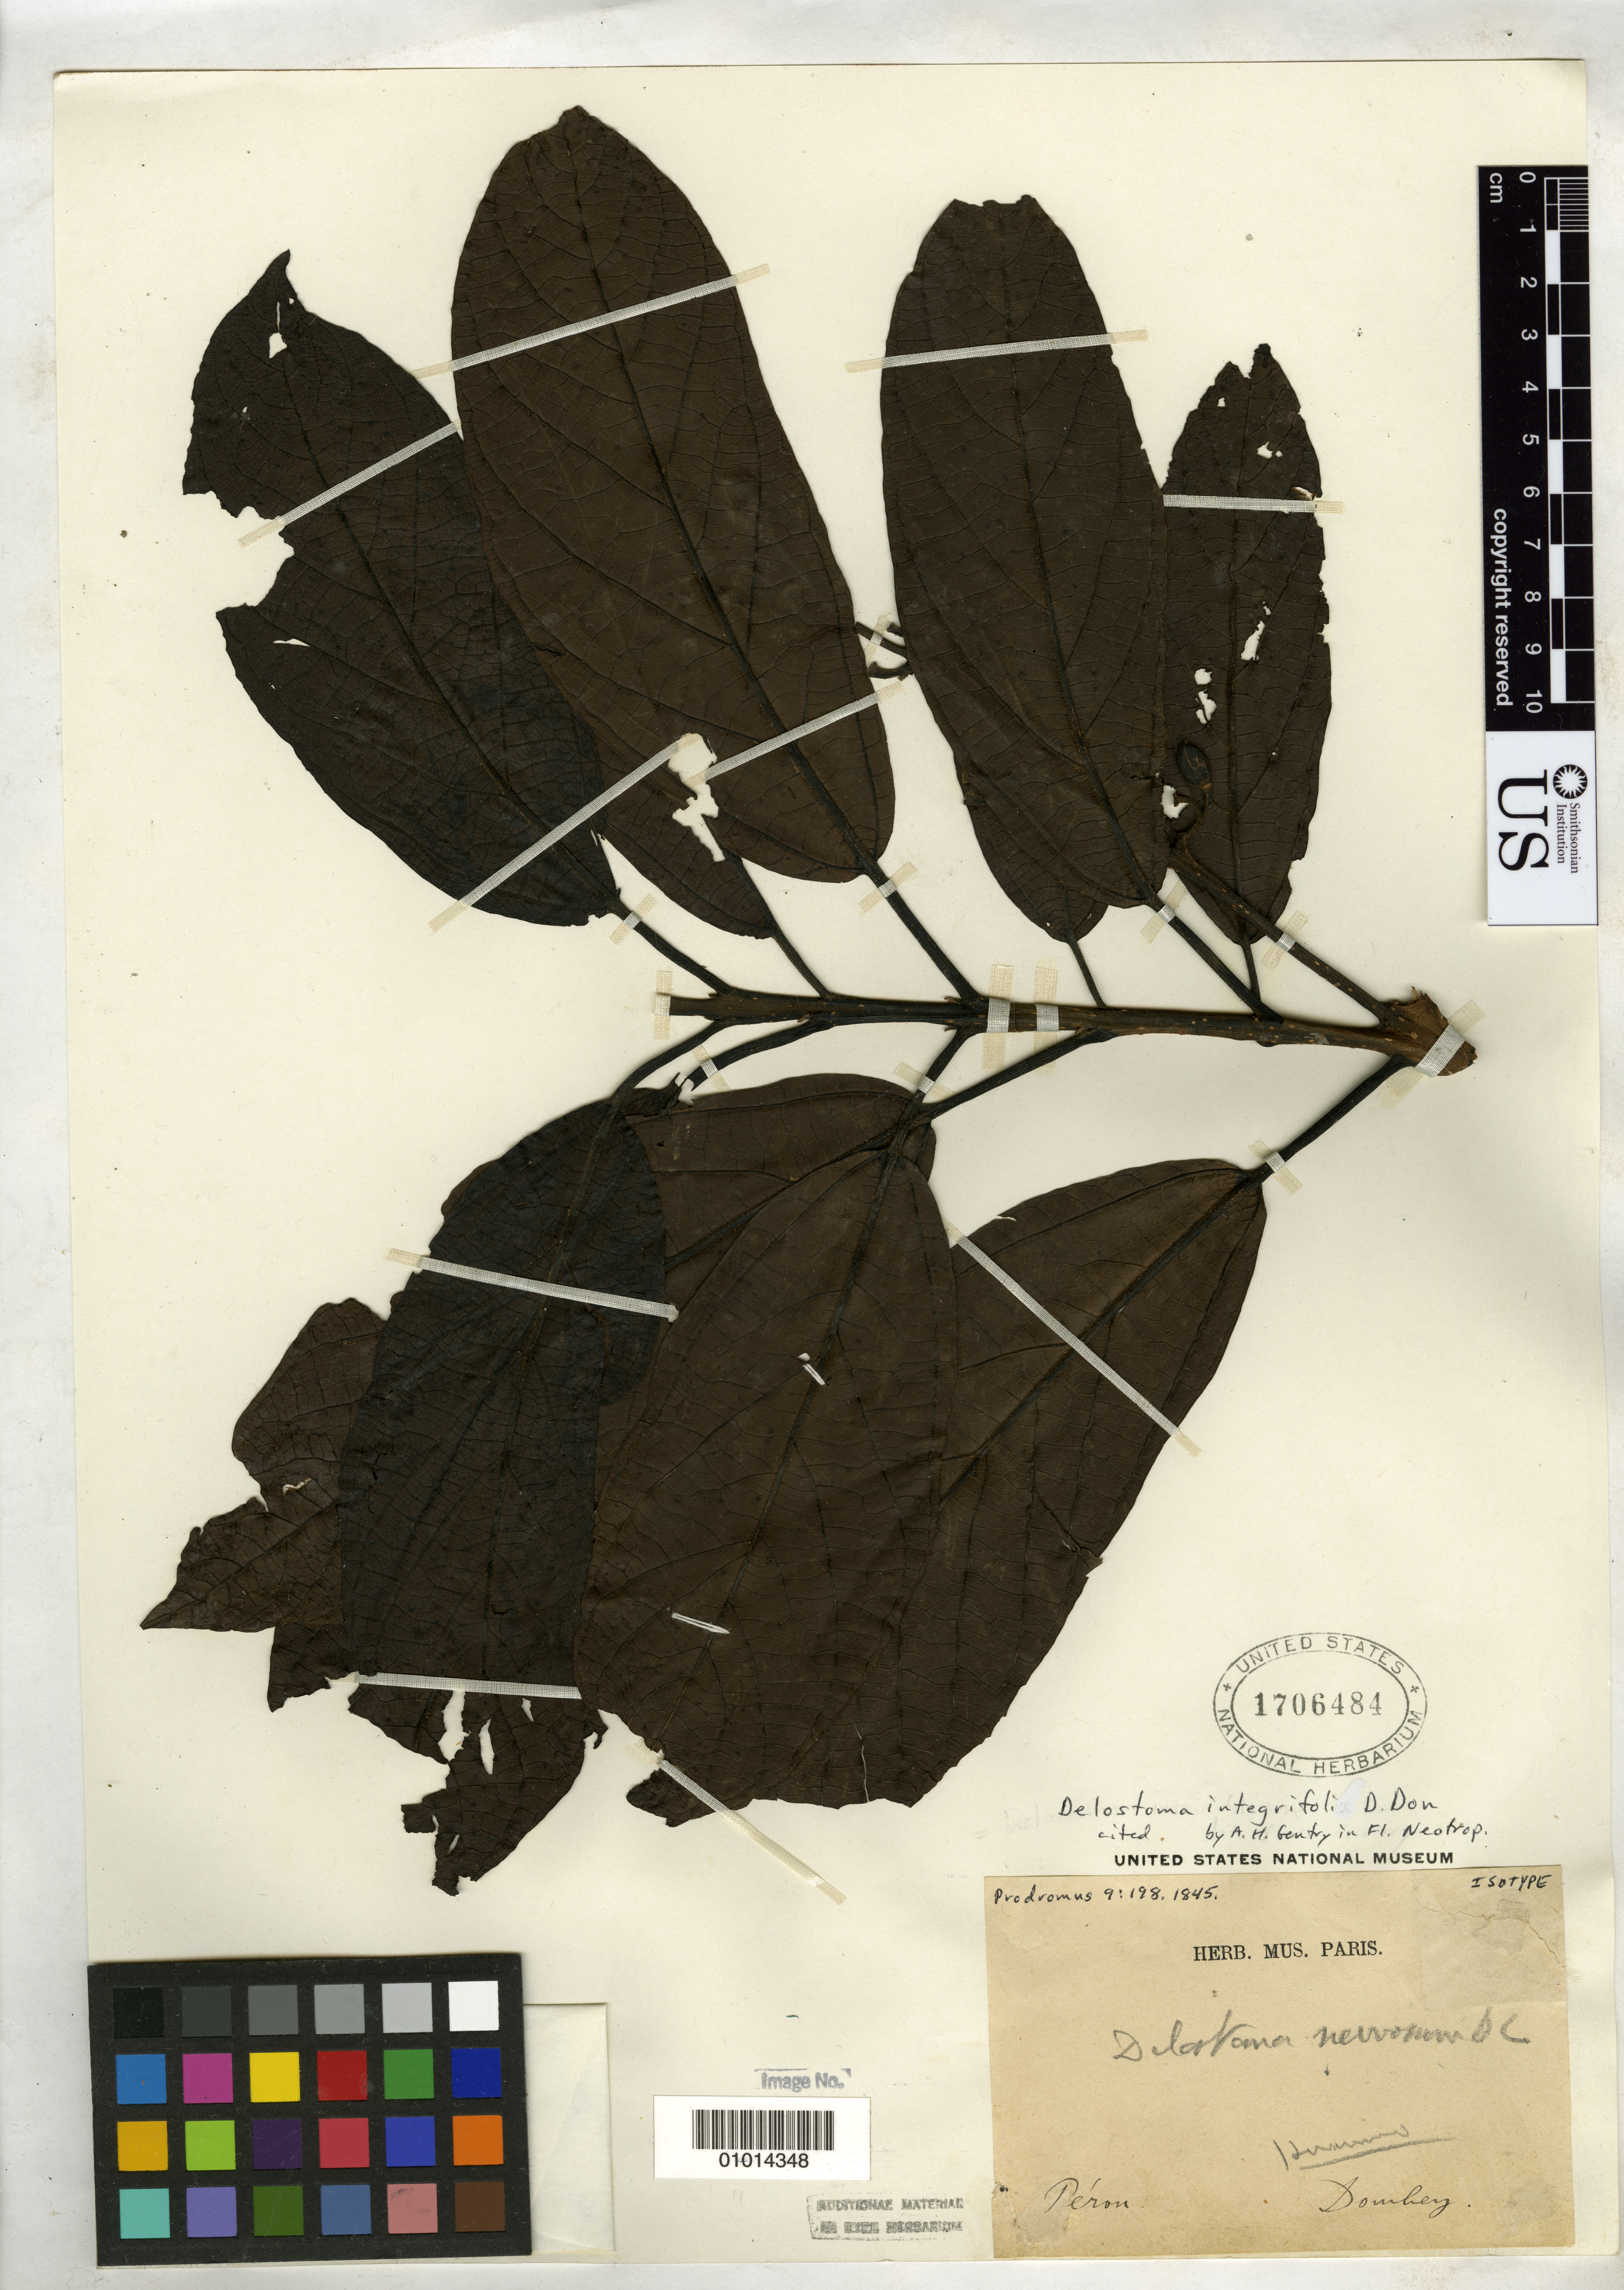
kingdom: Plantae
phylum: Tracheophyta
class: Magnoliopsida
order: Lamiales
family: Bignoniaceae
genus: Delostoma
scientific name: Delostoma nervosum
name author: A. DC. in DC.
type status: Isotype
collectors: J. Dombey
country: Peru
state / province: Huánuco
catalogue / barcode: US 1706484